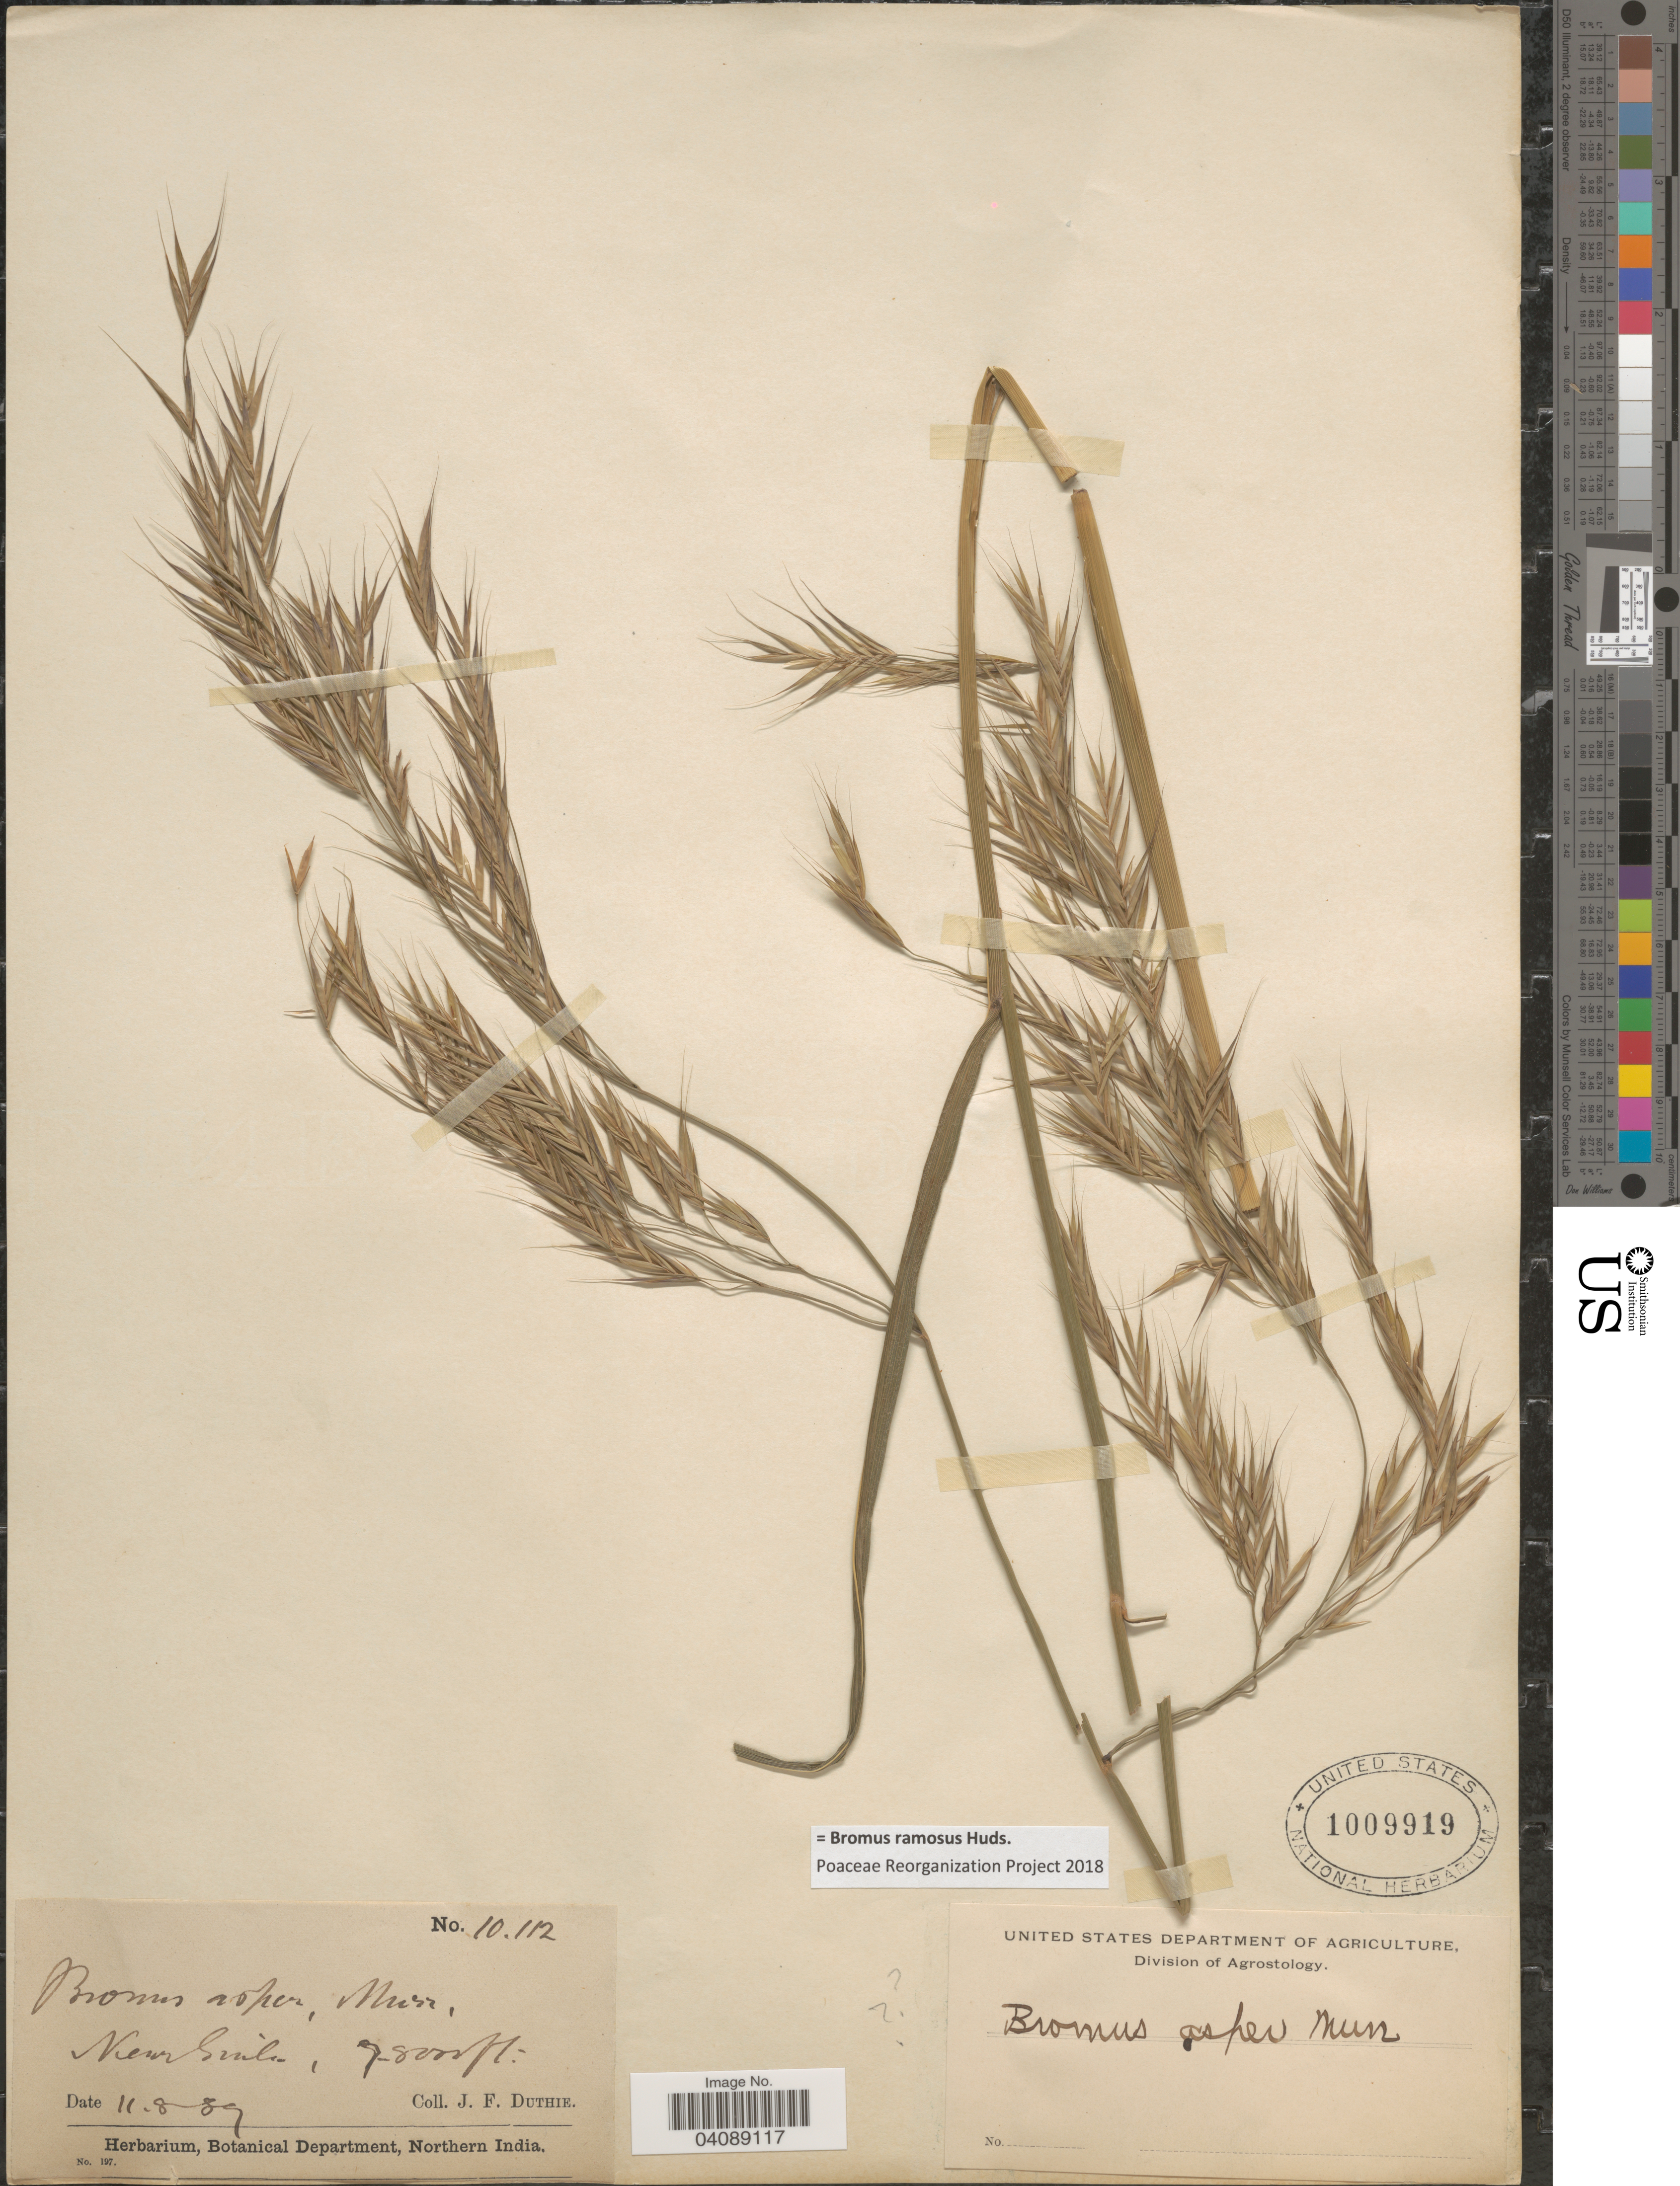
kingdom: Plantae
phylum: Tracheophyta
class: Liliopsida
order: Poales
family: Poaceae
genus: Bromus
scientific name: Bromus ramosus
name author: Huds.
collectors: J. F. Duthie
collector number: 10112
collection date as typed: Transcribed d/m/y: 11/8/89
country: India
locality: Near Smile.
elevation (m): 2134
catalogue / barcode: US 1009919